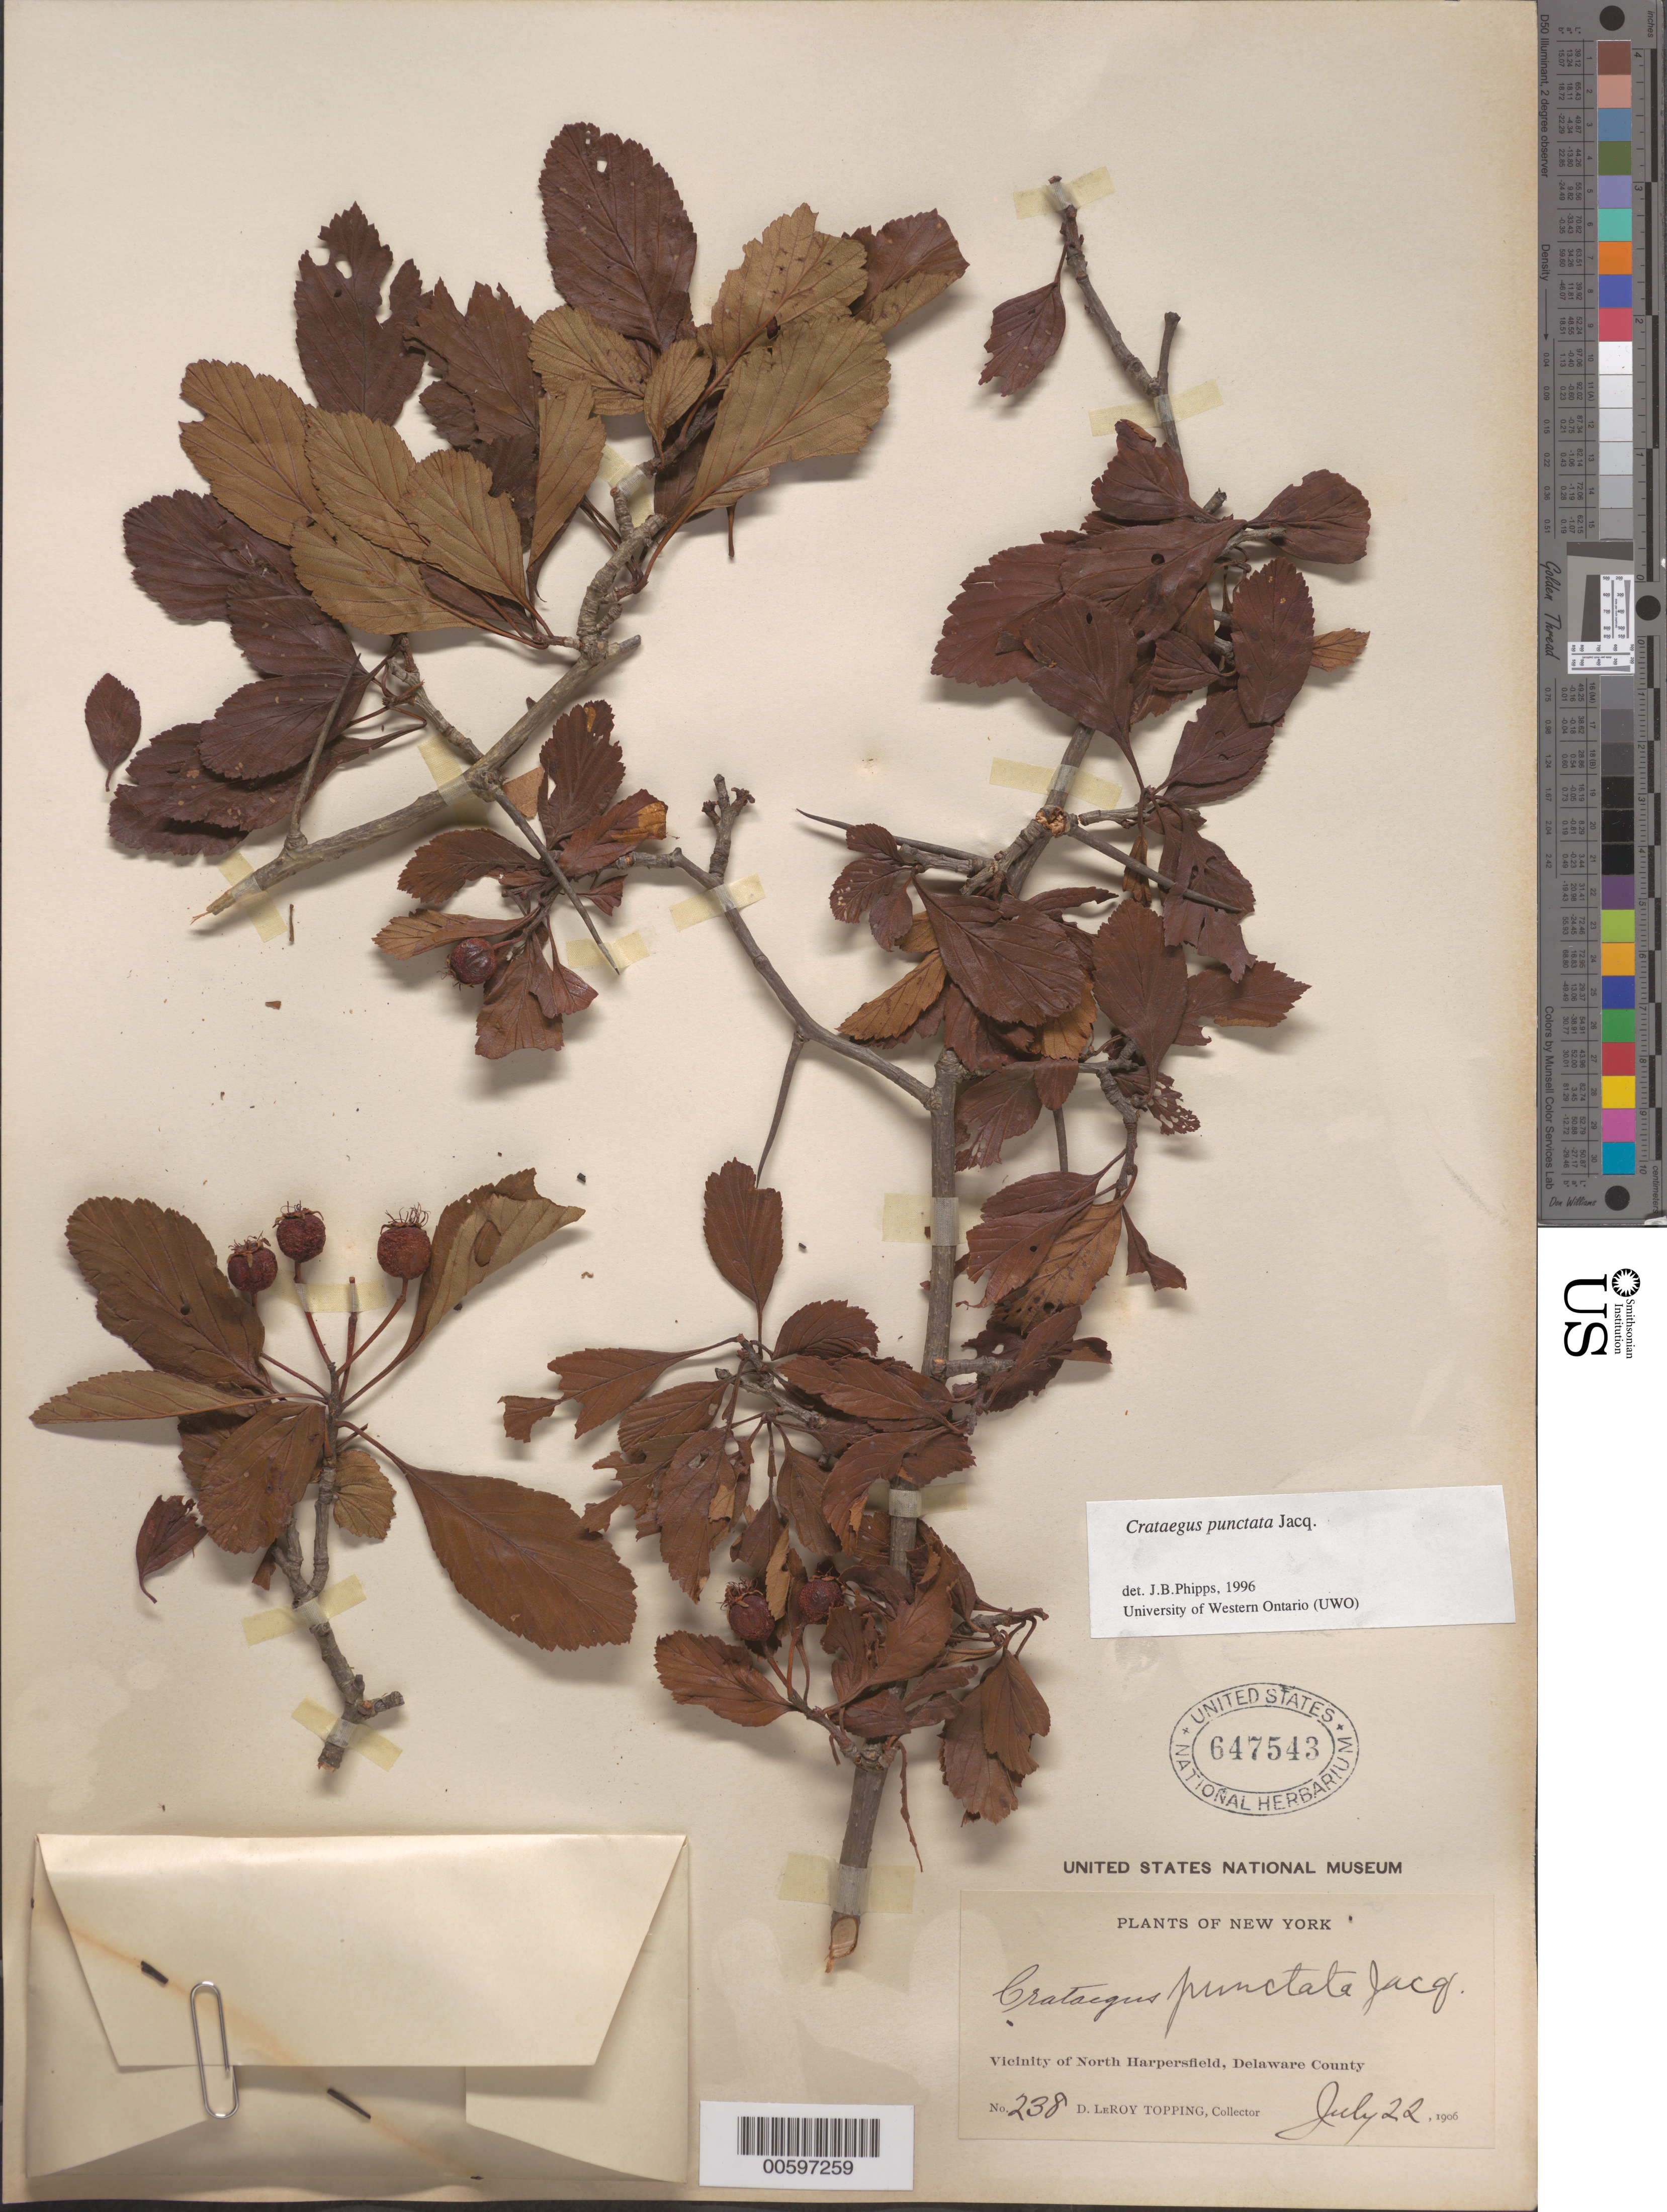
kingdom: Plantae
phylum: Tracheophyta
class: Magnoliopsida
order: Rosales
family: Rosaceae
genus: Crataegus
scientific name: Crataegus punctata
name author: Jacq.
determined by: Phipps, James B., (UWO), University of Western Ontario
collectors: D. L. Topping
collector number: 238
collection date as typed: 22 Jul 1906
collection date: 1906-07-22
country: United States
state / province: New York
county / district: Delaware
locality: Vicinity of North Harpersfield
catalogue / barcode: US 647543